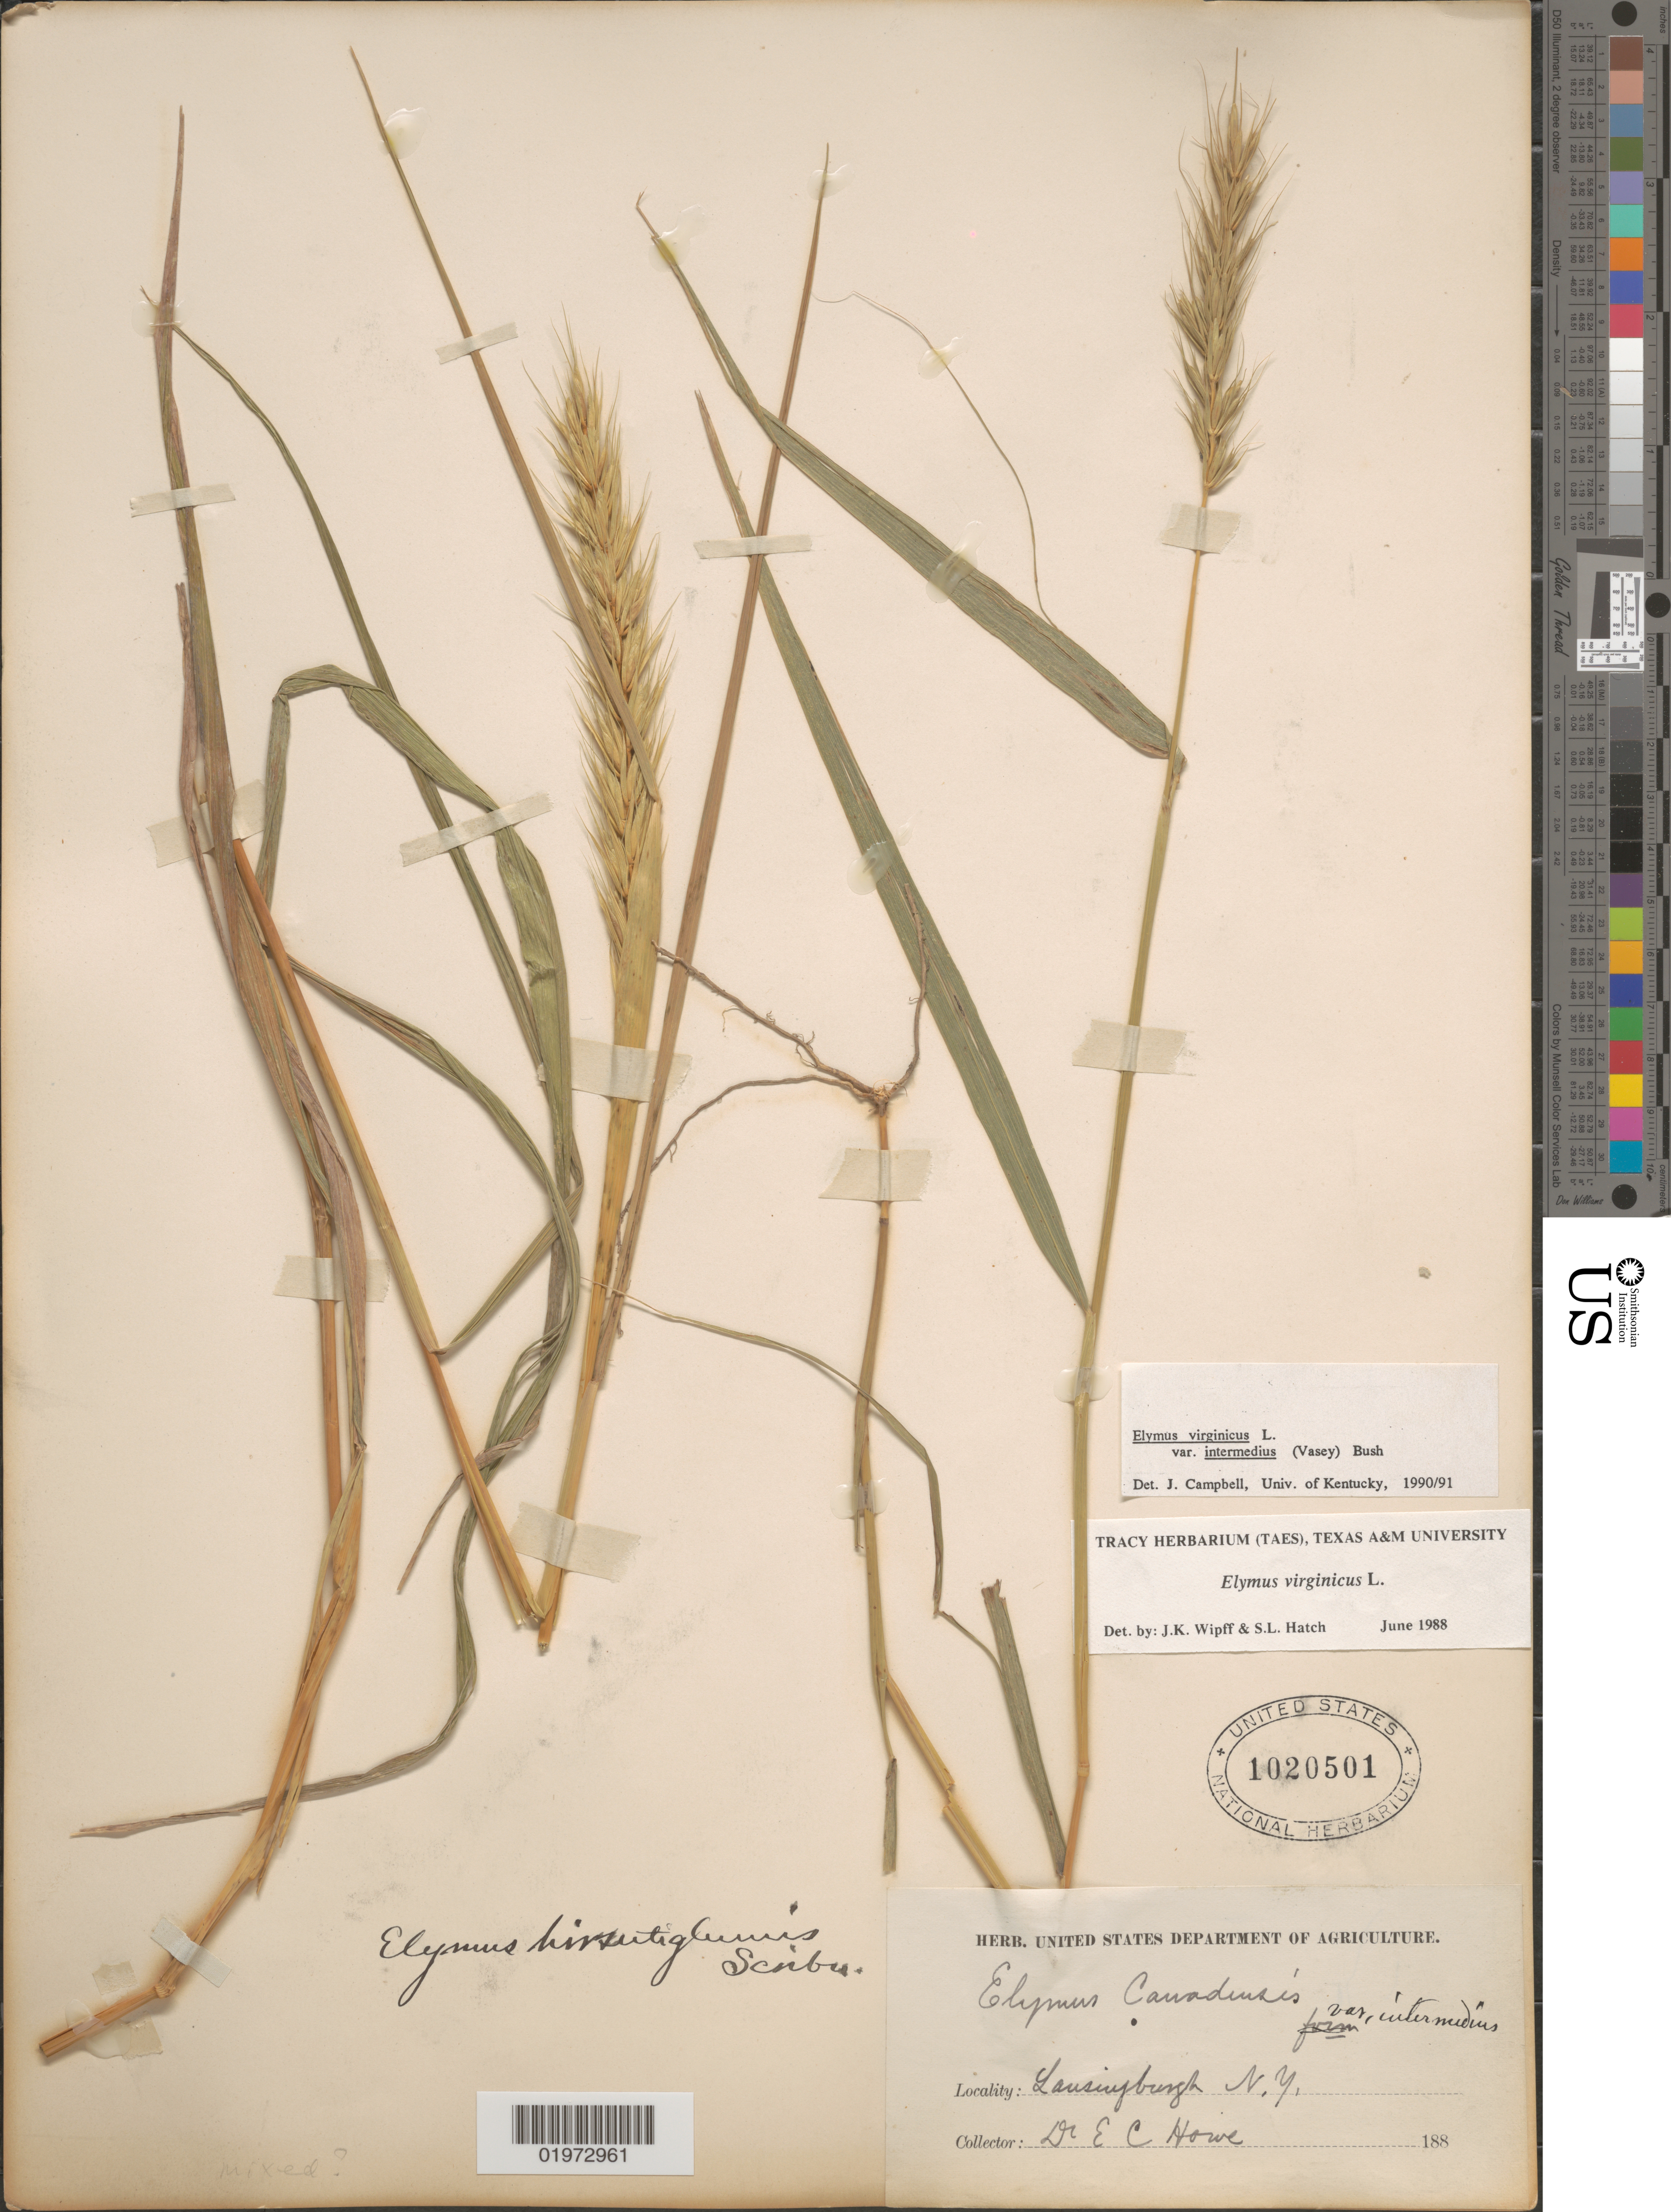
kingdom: Plantae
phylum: Tracheophyta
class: Liliopsida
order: Poales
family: Poaceae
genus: Elymus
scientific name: Elymus virginicus var. intermedius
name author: L.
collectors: E. Howe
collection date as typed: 188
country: United States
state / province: New York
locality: Lansingburgh.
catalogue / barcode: US 1020501